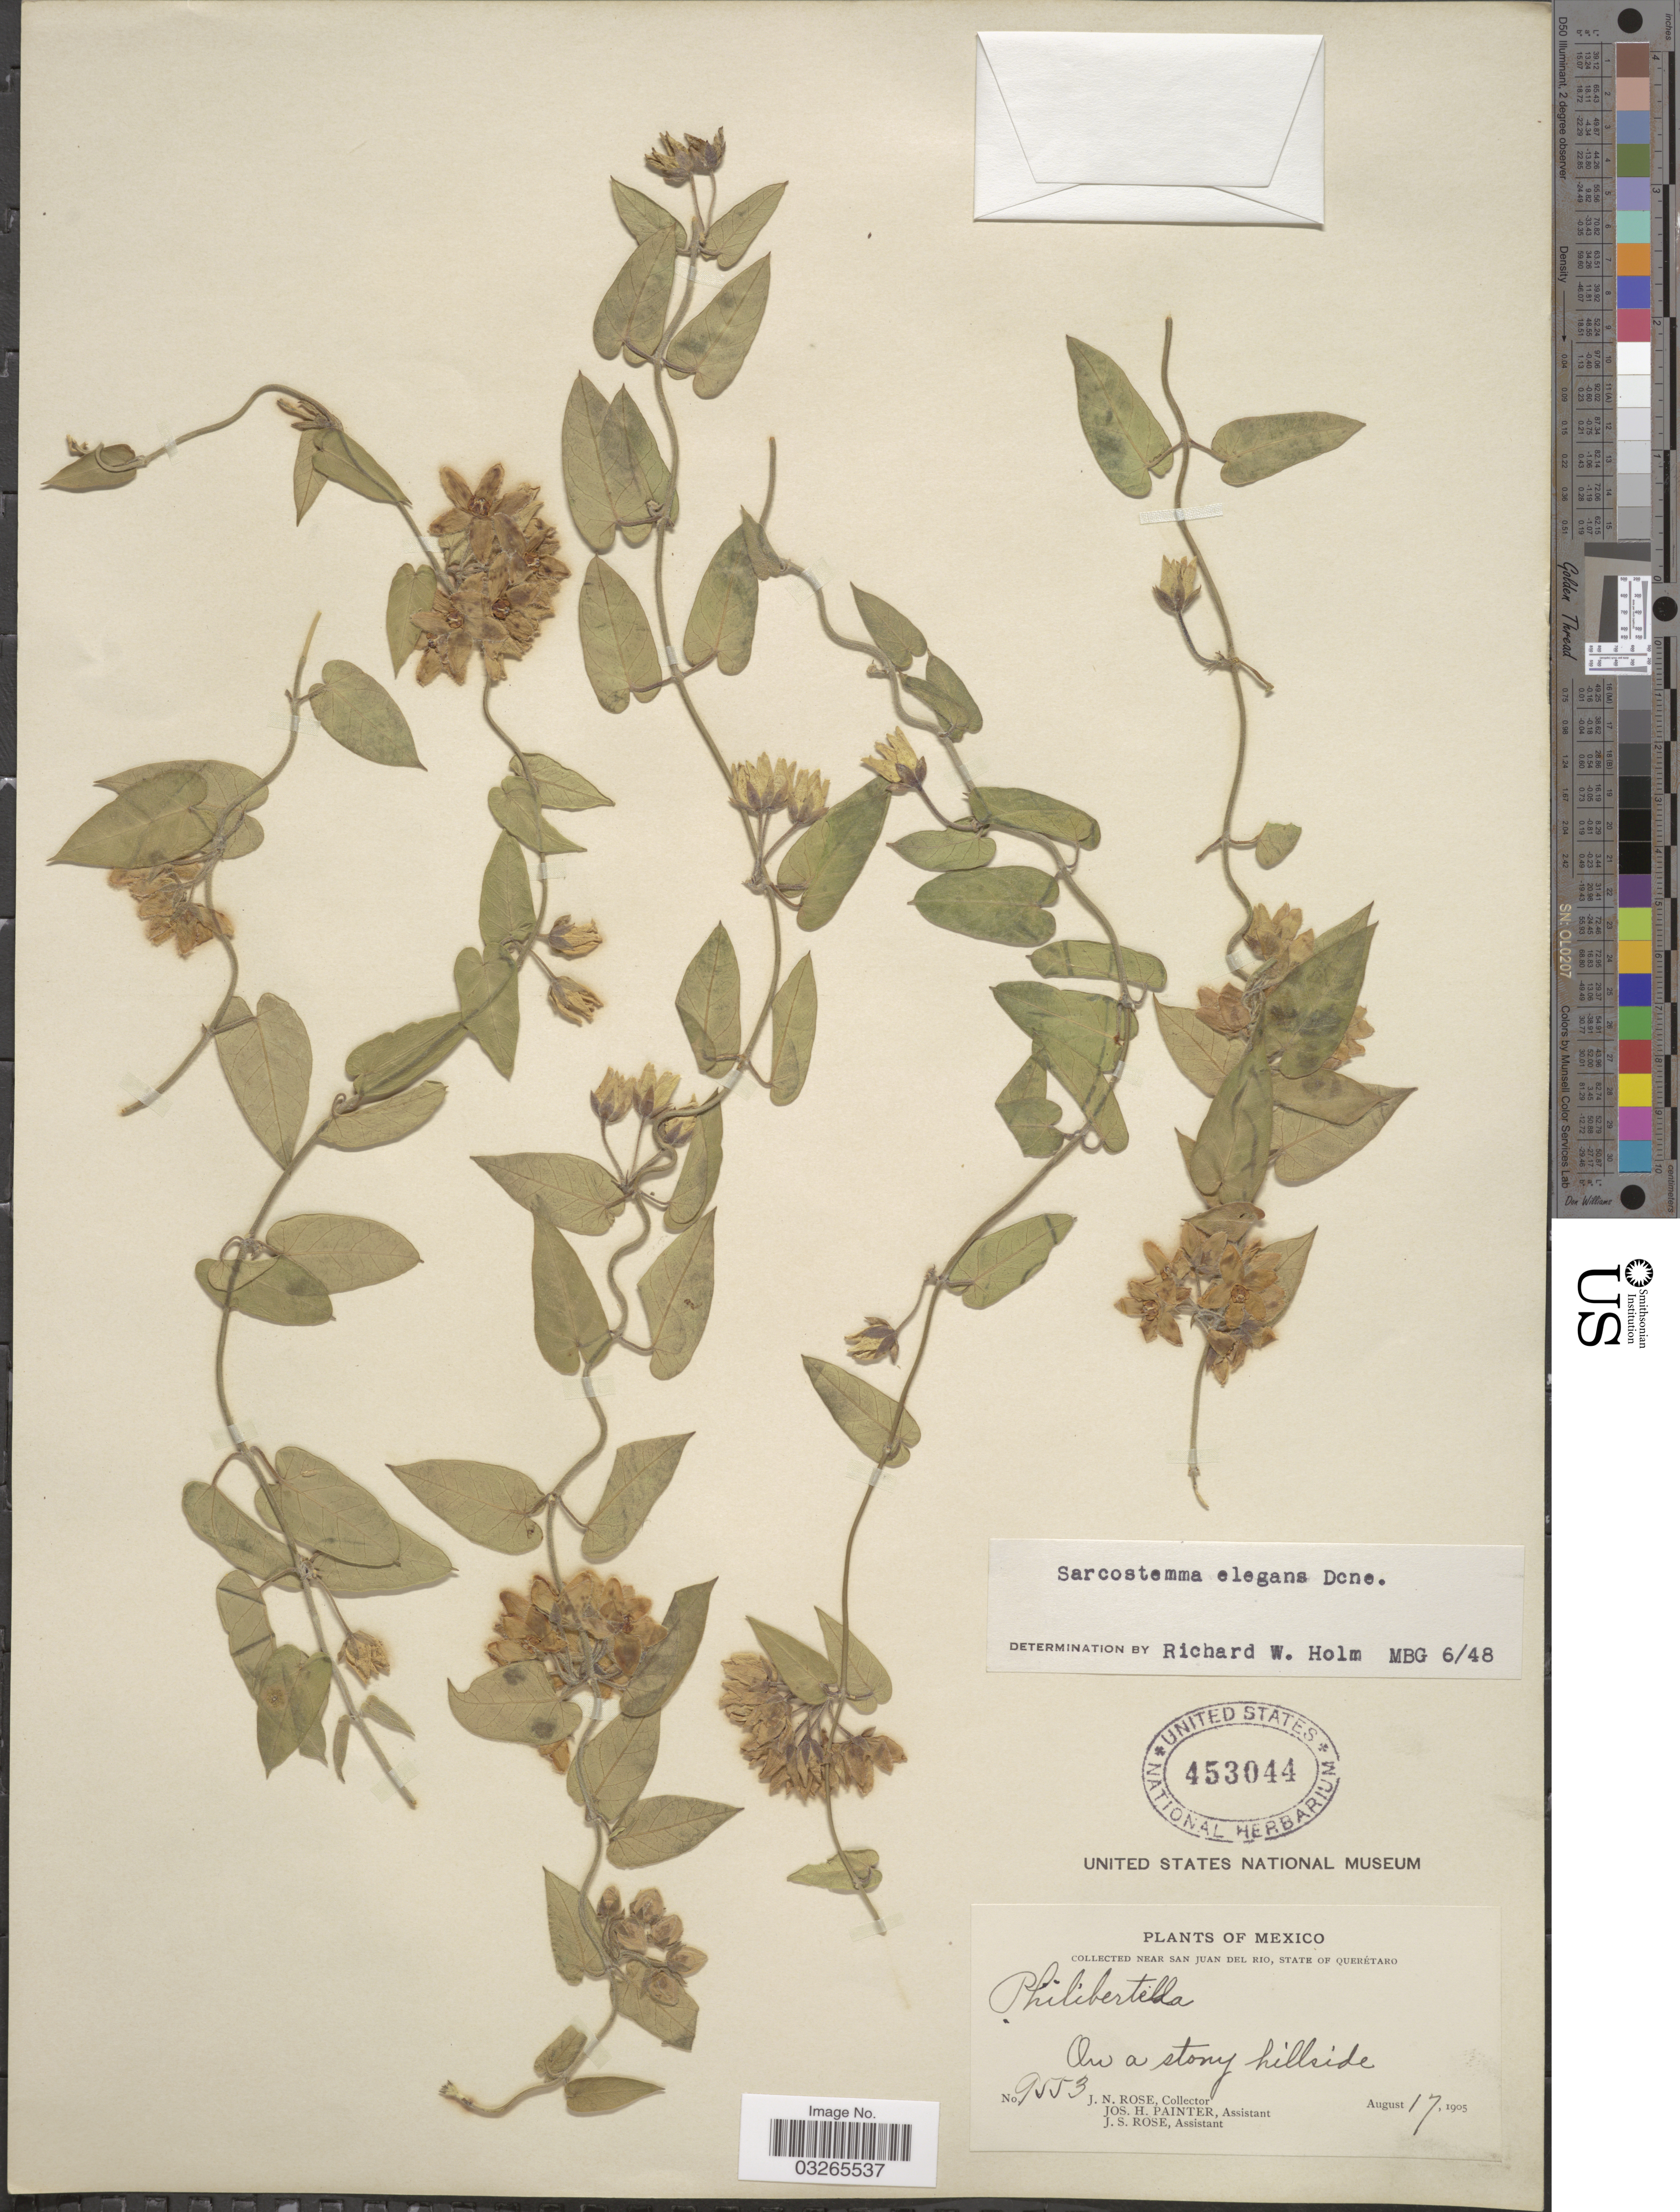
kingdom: Plantae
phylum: Tracheophyta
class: Magnoliopsida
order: Gentianales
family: Apocynaceae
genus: Sarcostemma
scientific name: Sarcostemma elegans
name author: Decne.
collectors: J. N. Rose, J. H. Painter & J. S. Rose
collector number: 9553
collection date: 1905-08-17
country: Mexico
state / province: Querétaro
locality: Near San Juan Del Rio, State of Querétaro, On a stony hillside.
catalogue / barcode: US 453044